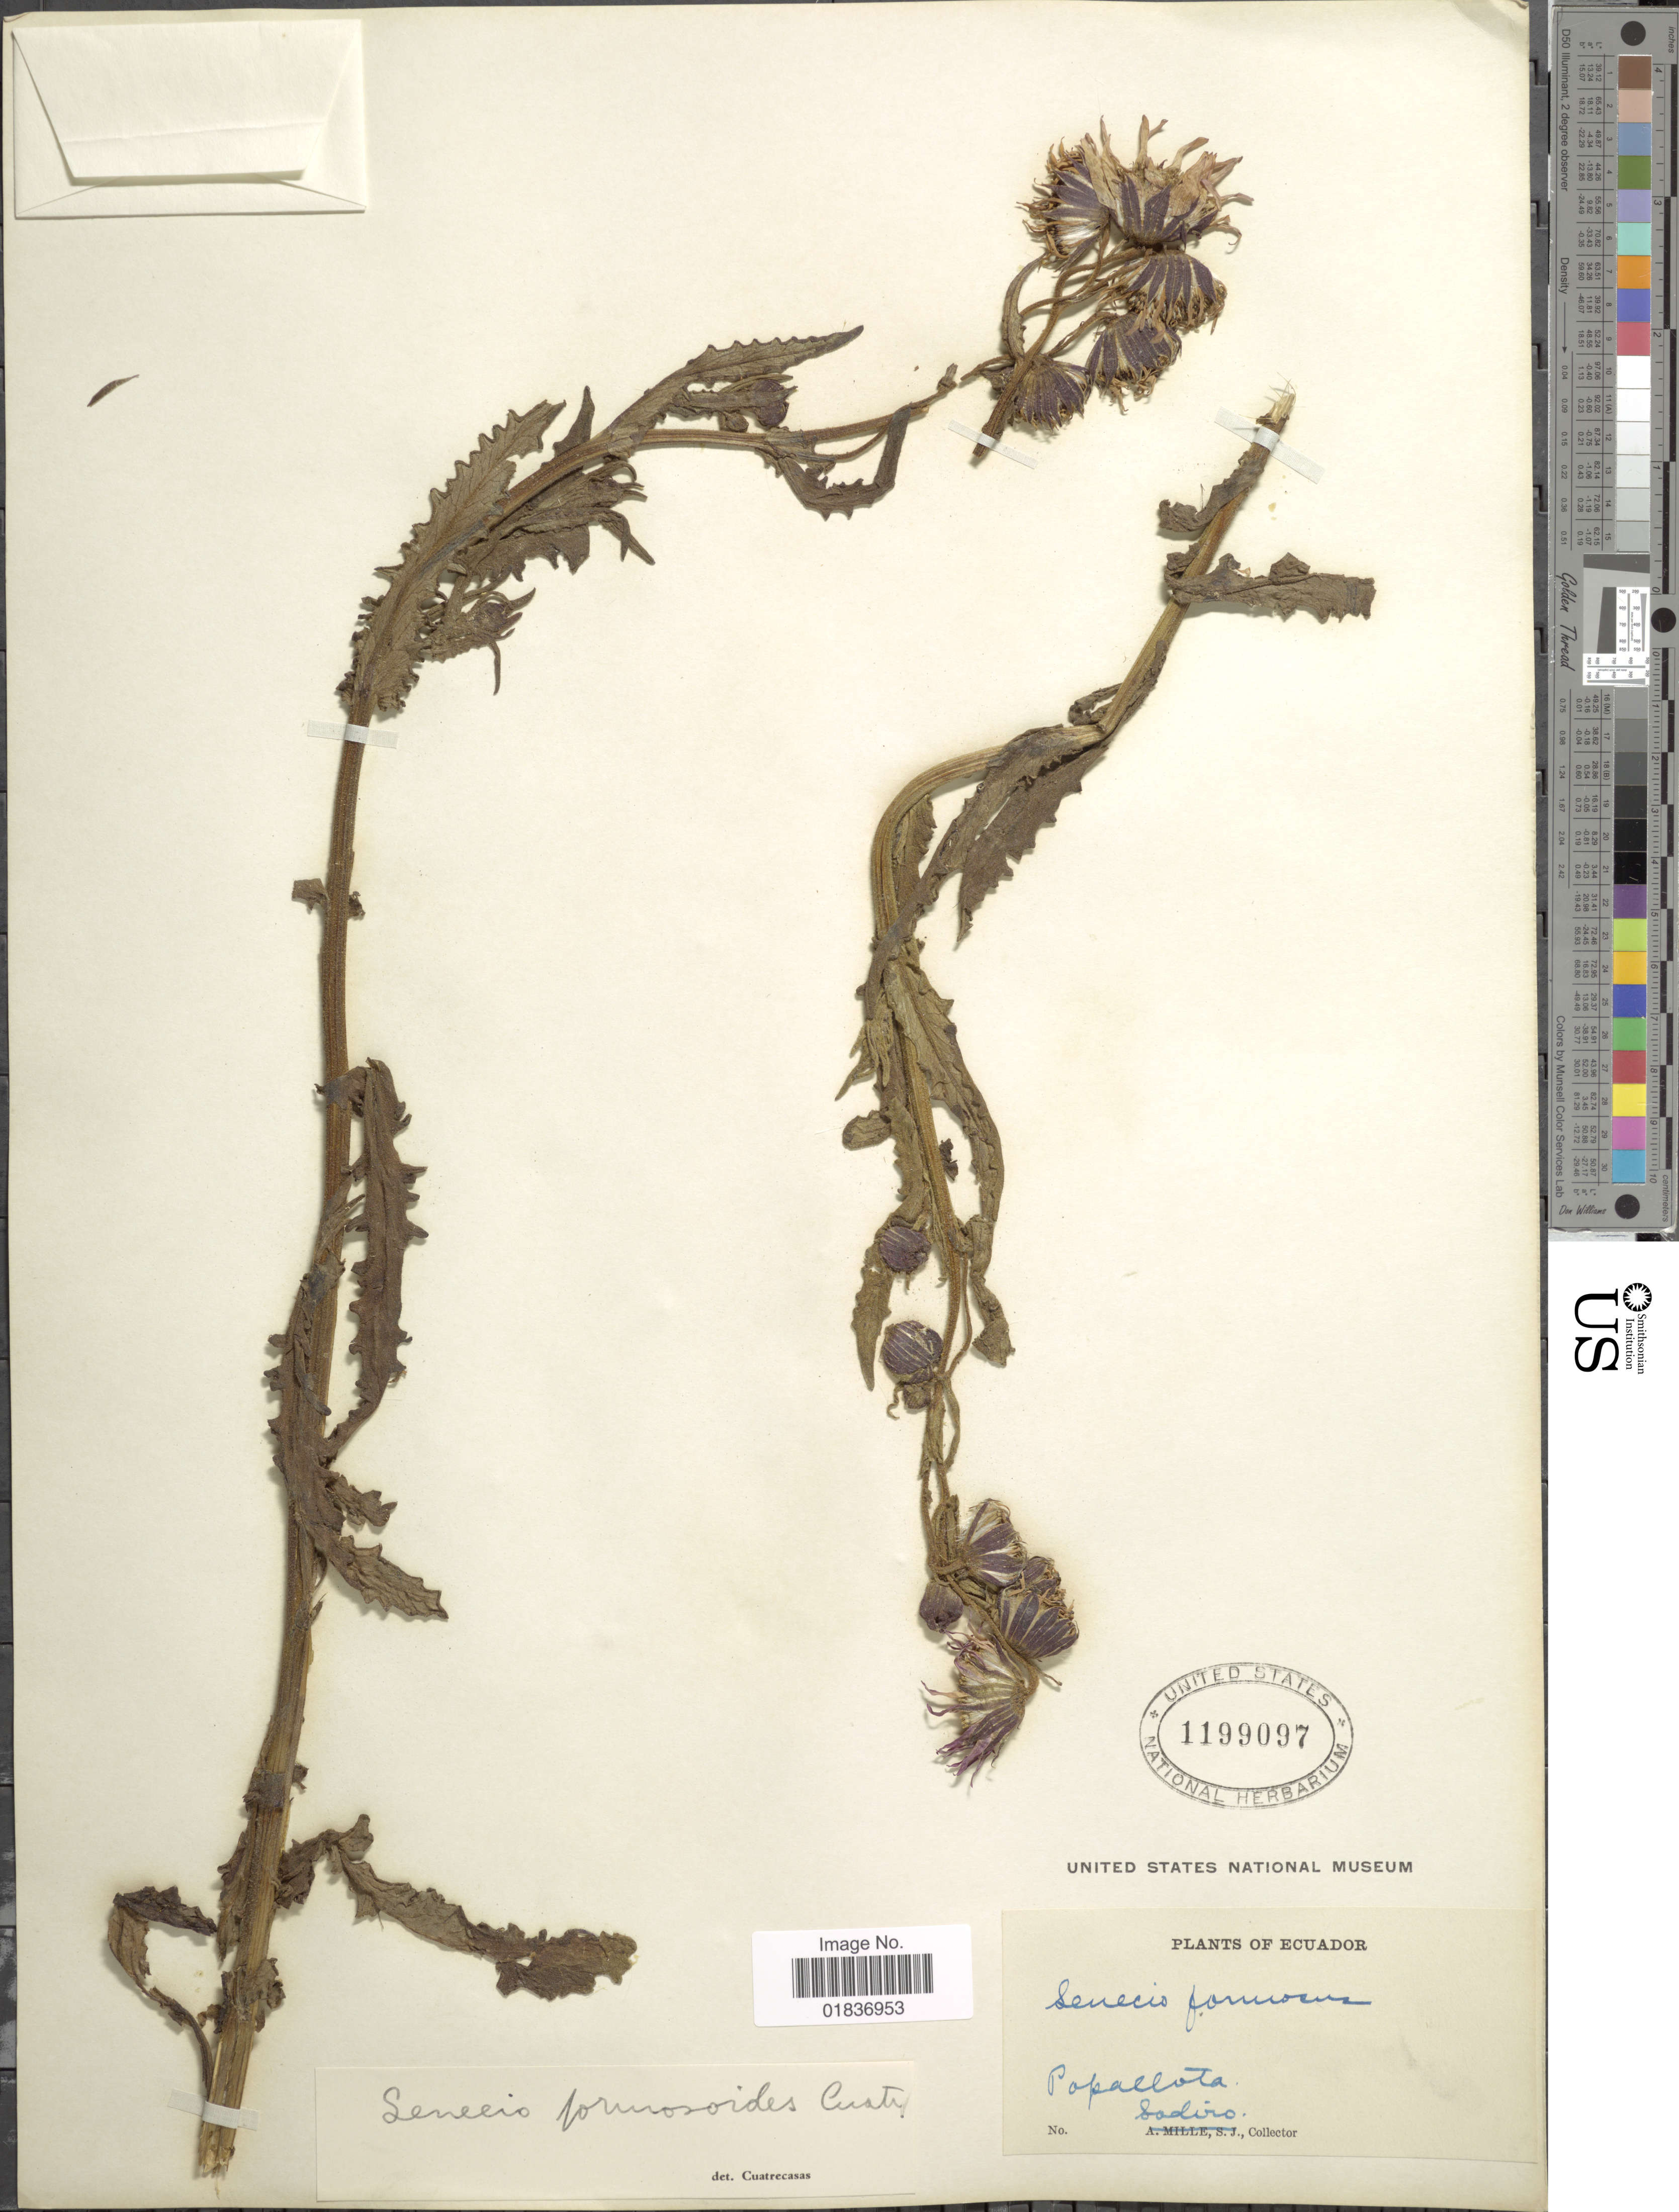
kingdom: Plantae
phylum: Tracheophyta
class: Magnoliopsida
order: Asterales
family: Asteraceae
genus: Senecio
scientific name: Senecio formosoides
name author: Cuatrec.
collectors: L. Sodiro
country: Ecuador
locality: Popallota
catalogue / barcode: US 1199097